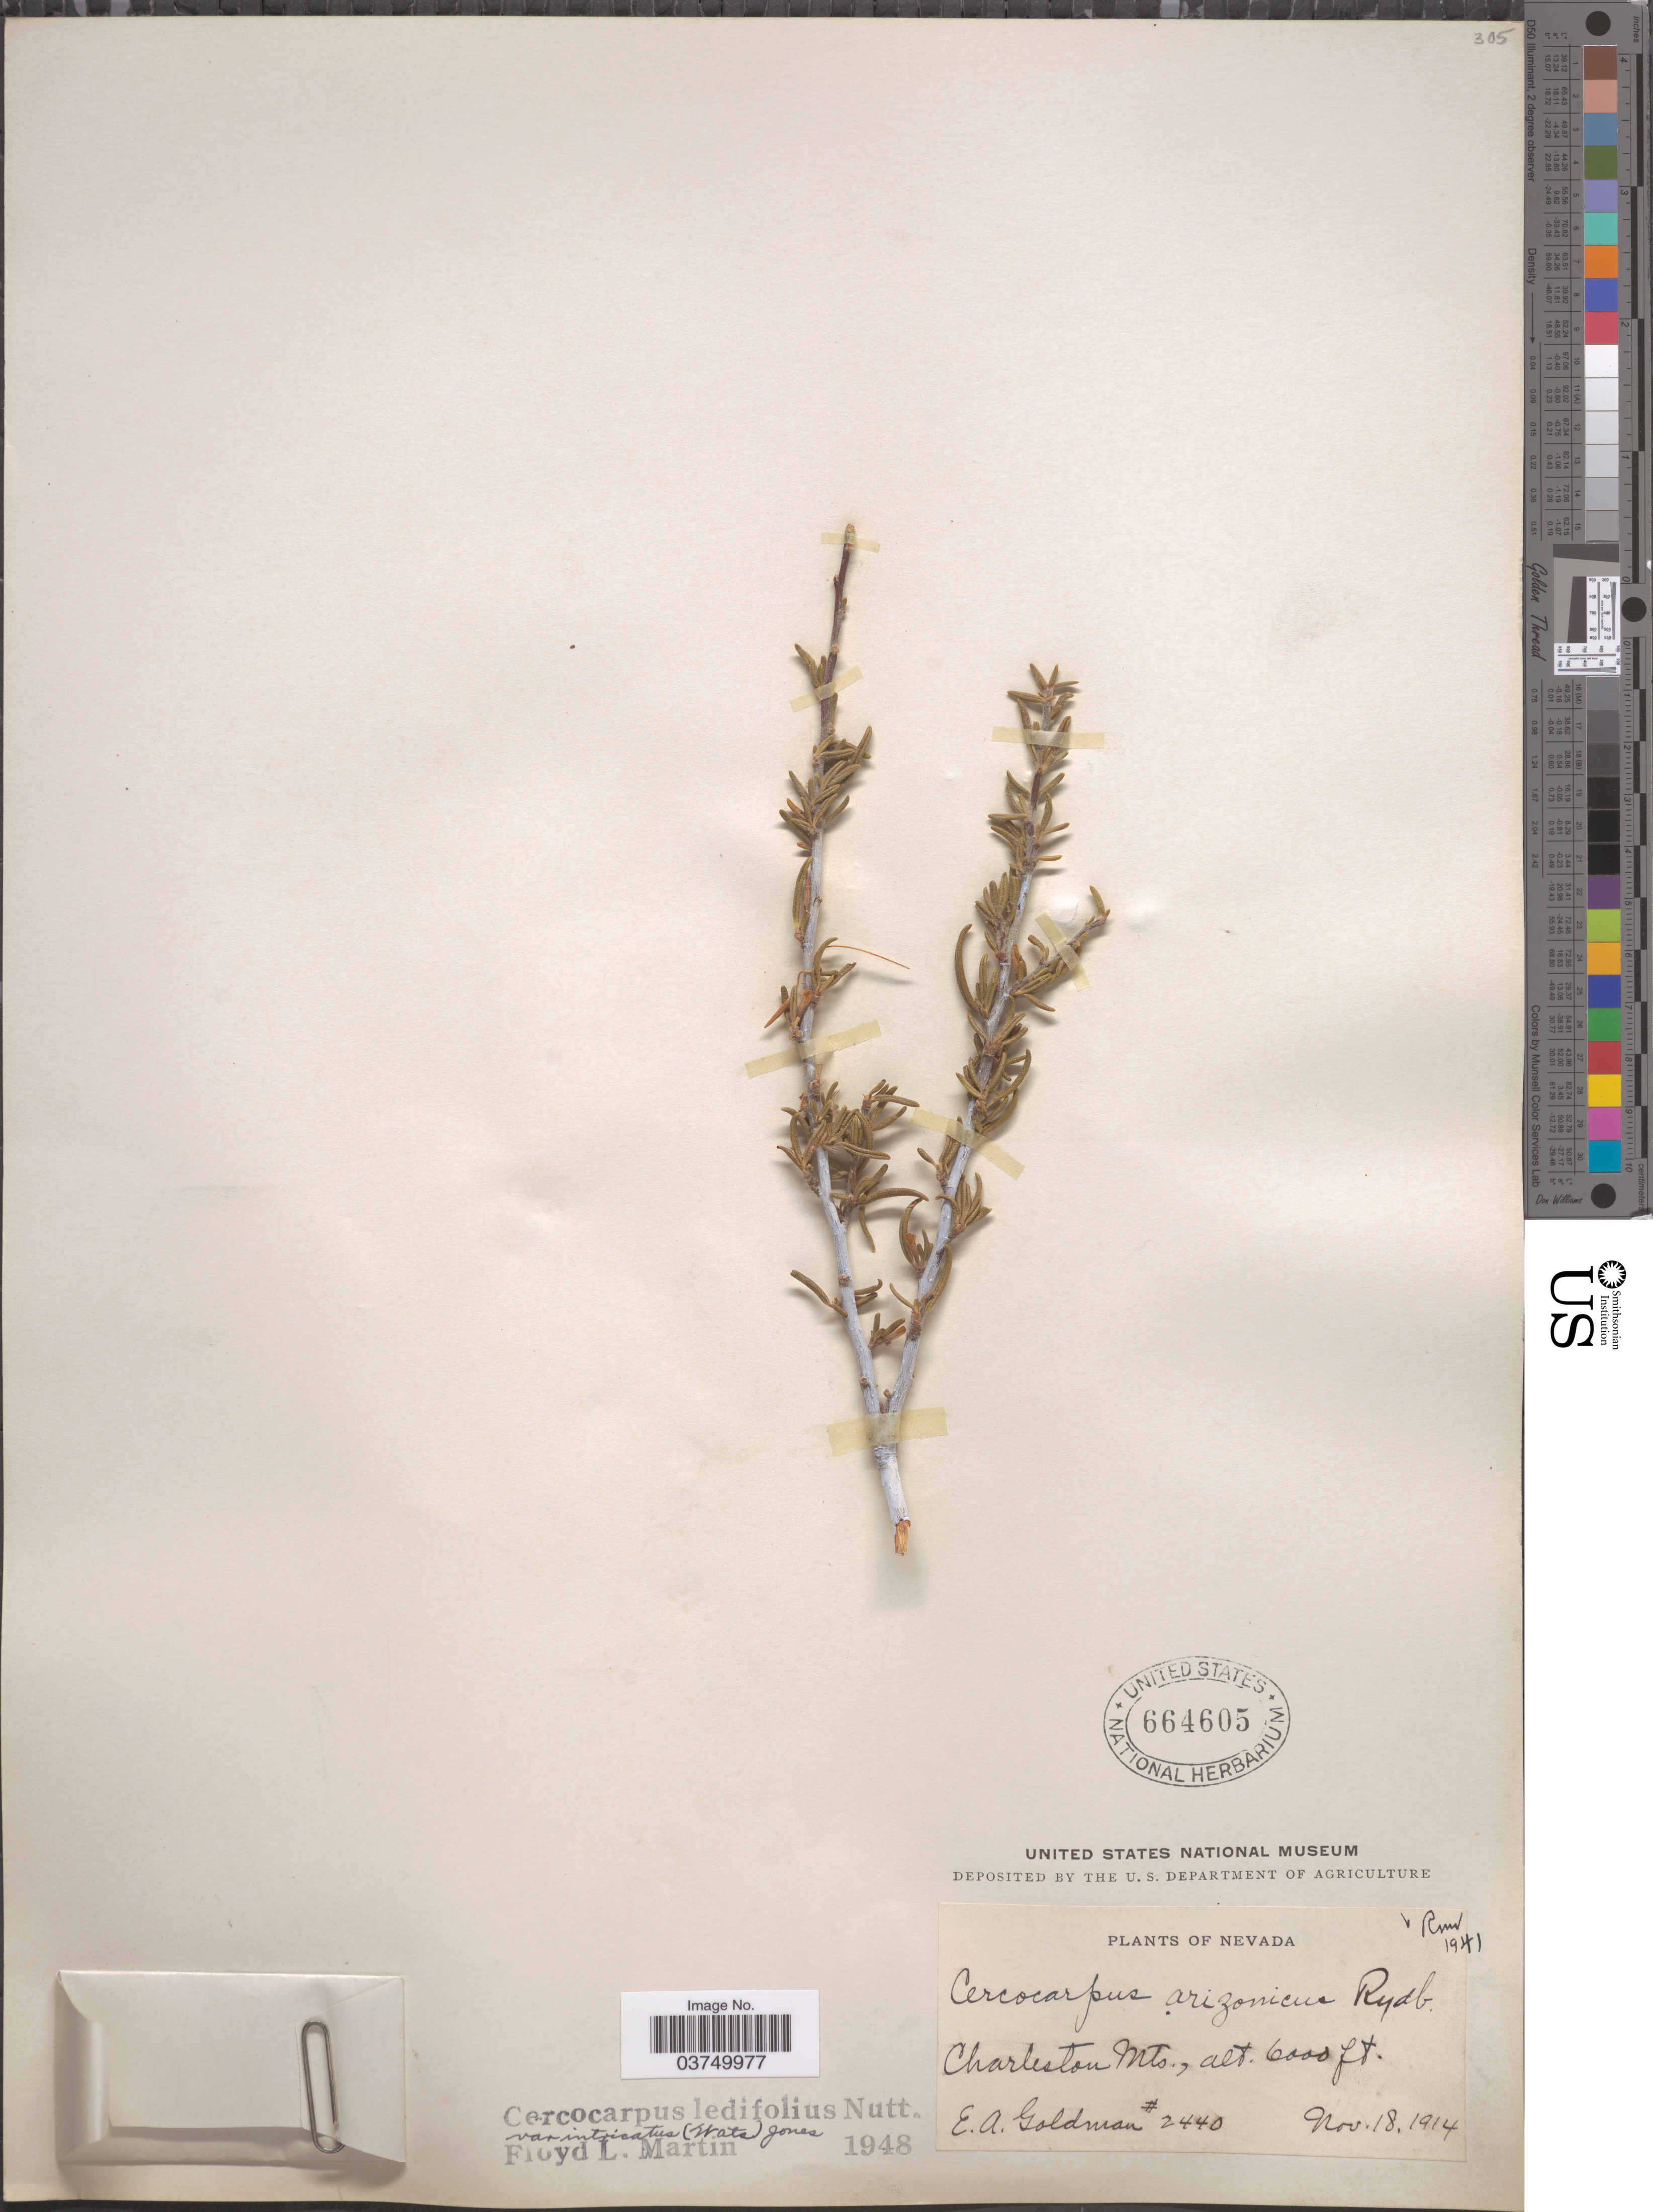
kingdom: Plantae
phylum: Tracheophyta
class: Magnoliopsida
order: Rosales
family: Rosaceae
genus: Cercocarpus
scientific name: Cercocarpus ledifolius var. intricatus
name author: Nutt.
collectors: E. A. Goldman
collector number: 2440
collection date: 1914-11-18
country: United States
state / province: Nevada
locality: Charleston Mts.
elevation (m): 1829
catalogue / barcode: US 664605